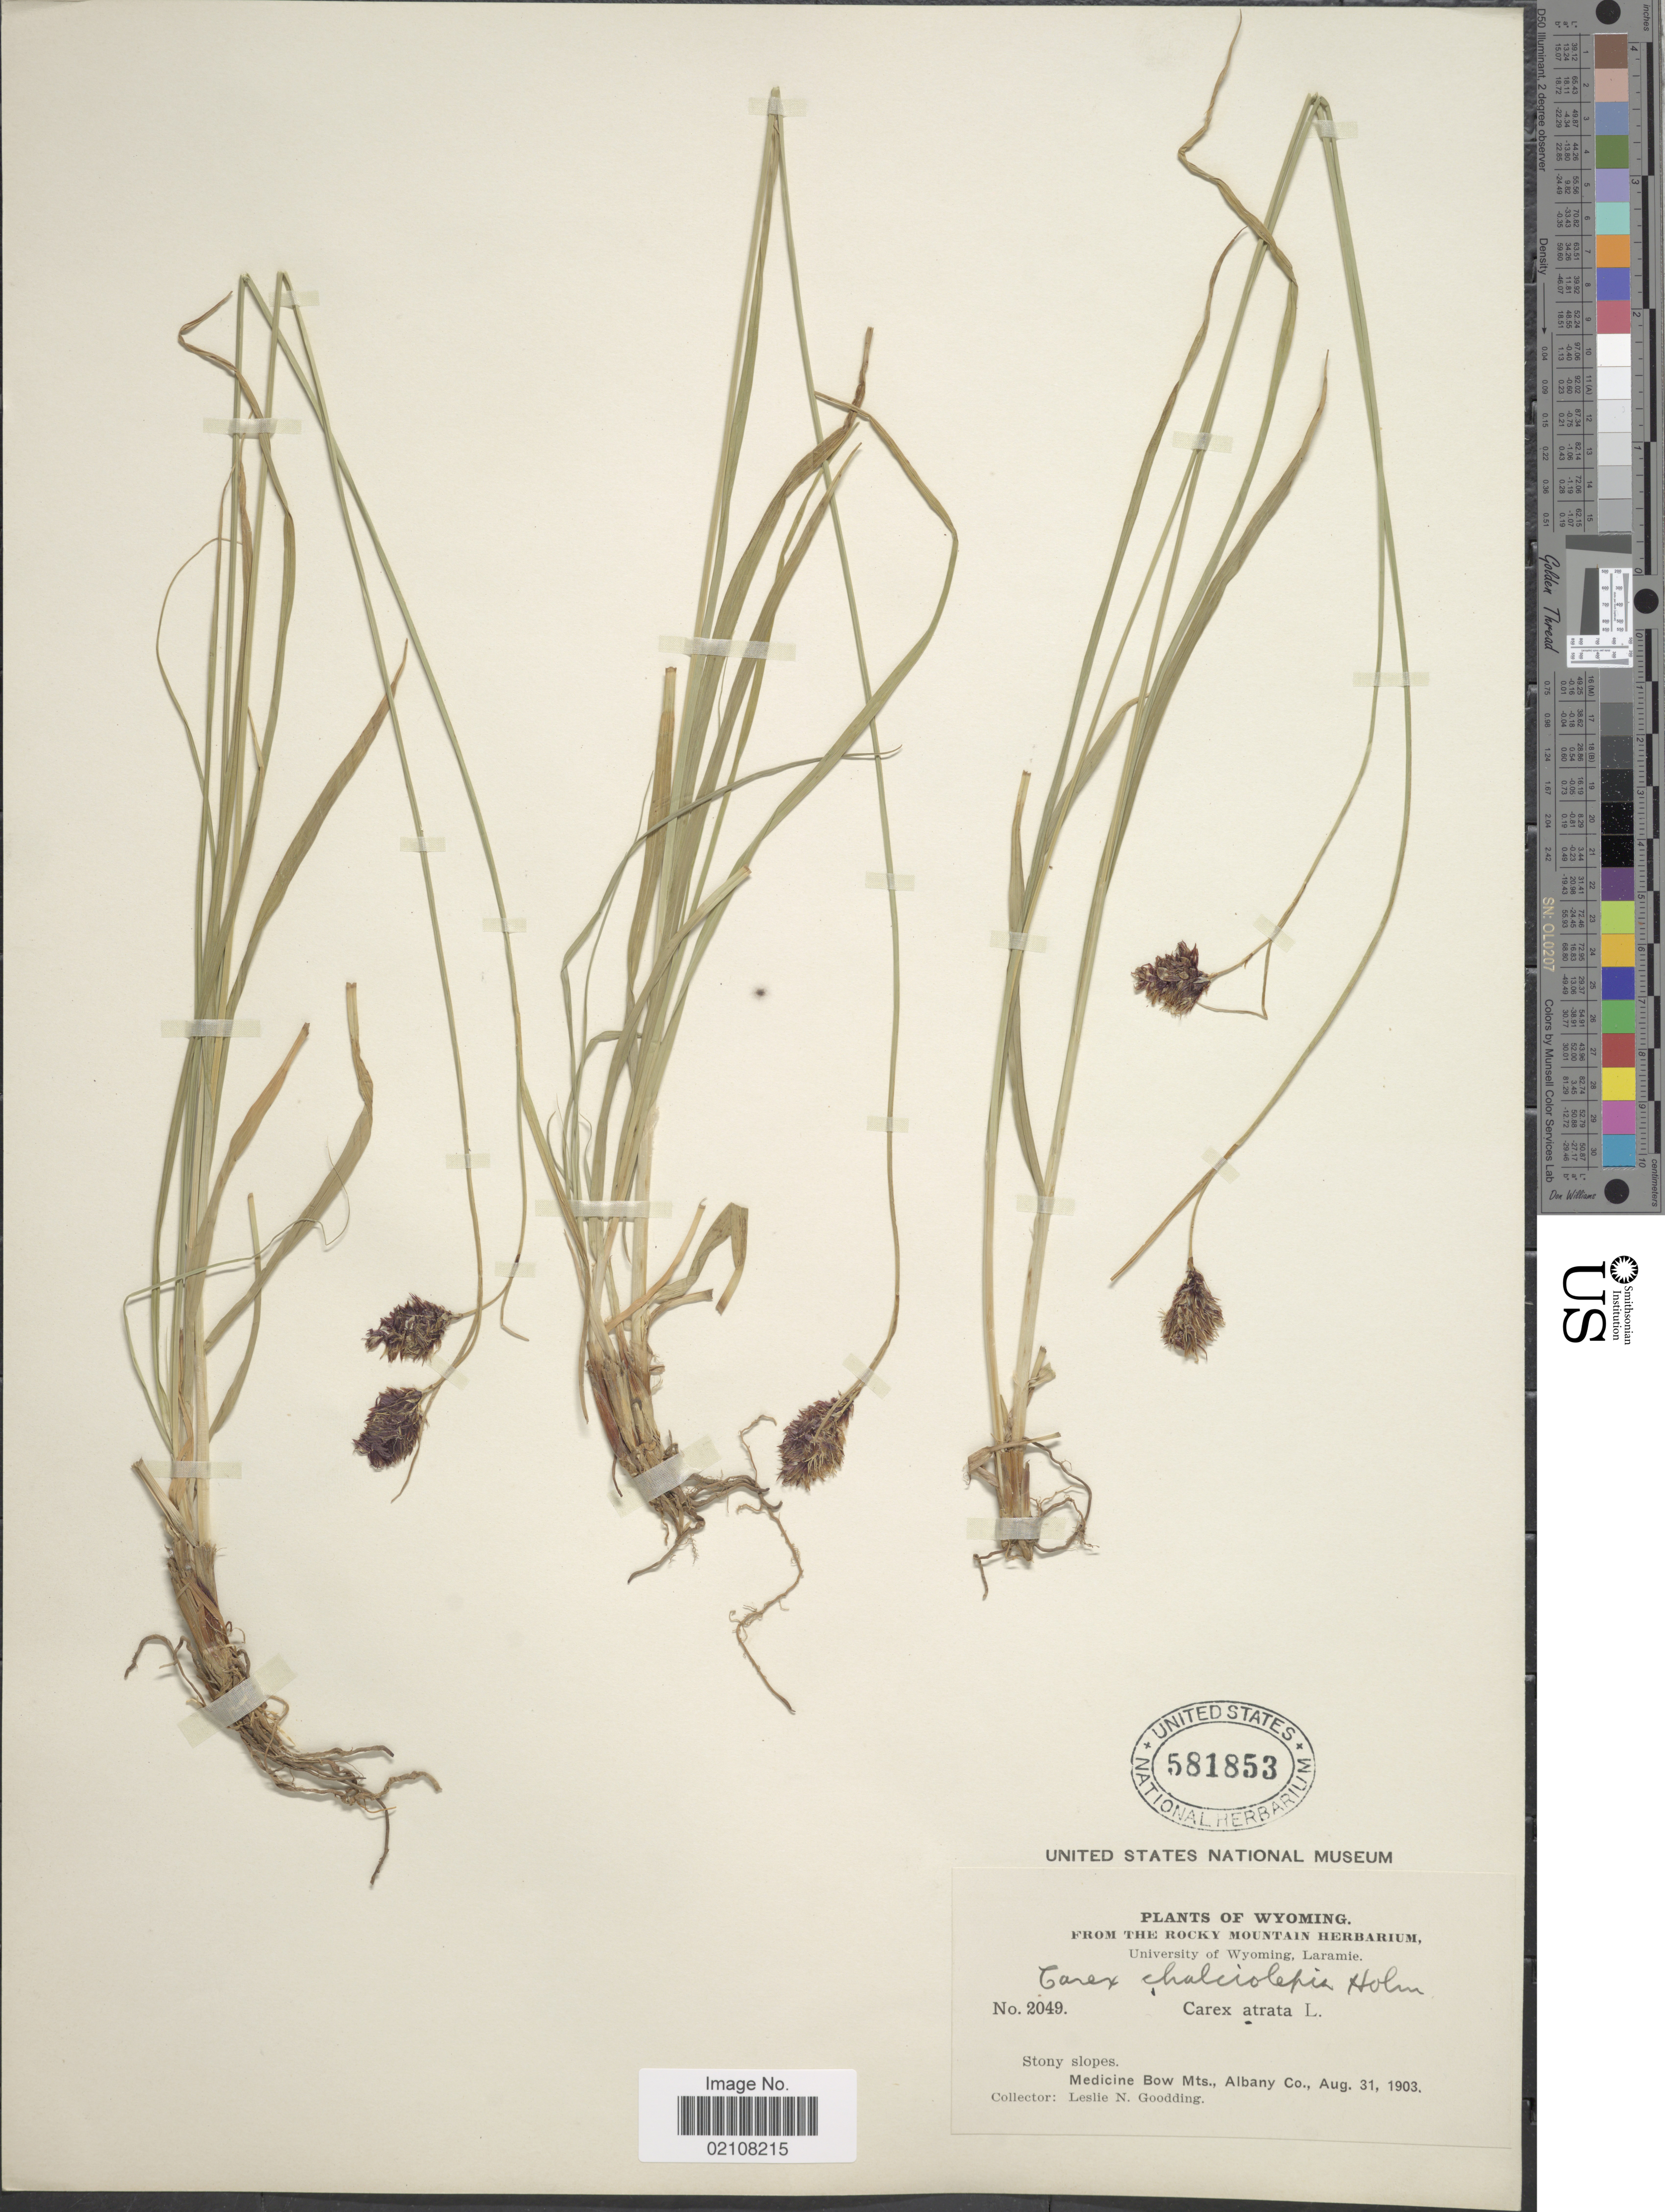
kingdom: Plantae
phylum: Tracheophyta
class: Liliopsida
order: Poales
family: Cyperaceae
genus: Carex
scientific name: Carex chalciolepis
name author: Holm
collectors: L. N. Goodding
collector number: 2049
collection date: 1903-08-31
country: United States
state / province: Wyoming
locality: Stony slopes, Medicine Bow Mts., Albany Co.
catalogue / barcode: US 581853